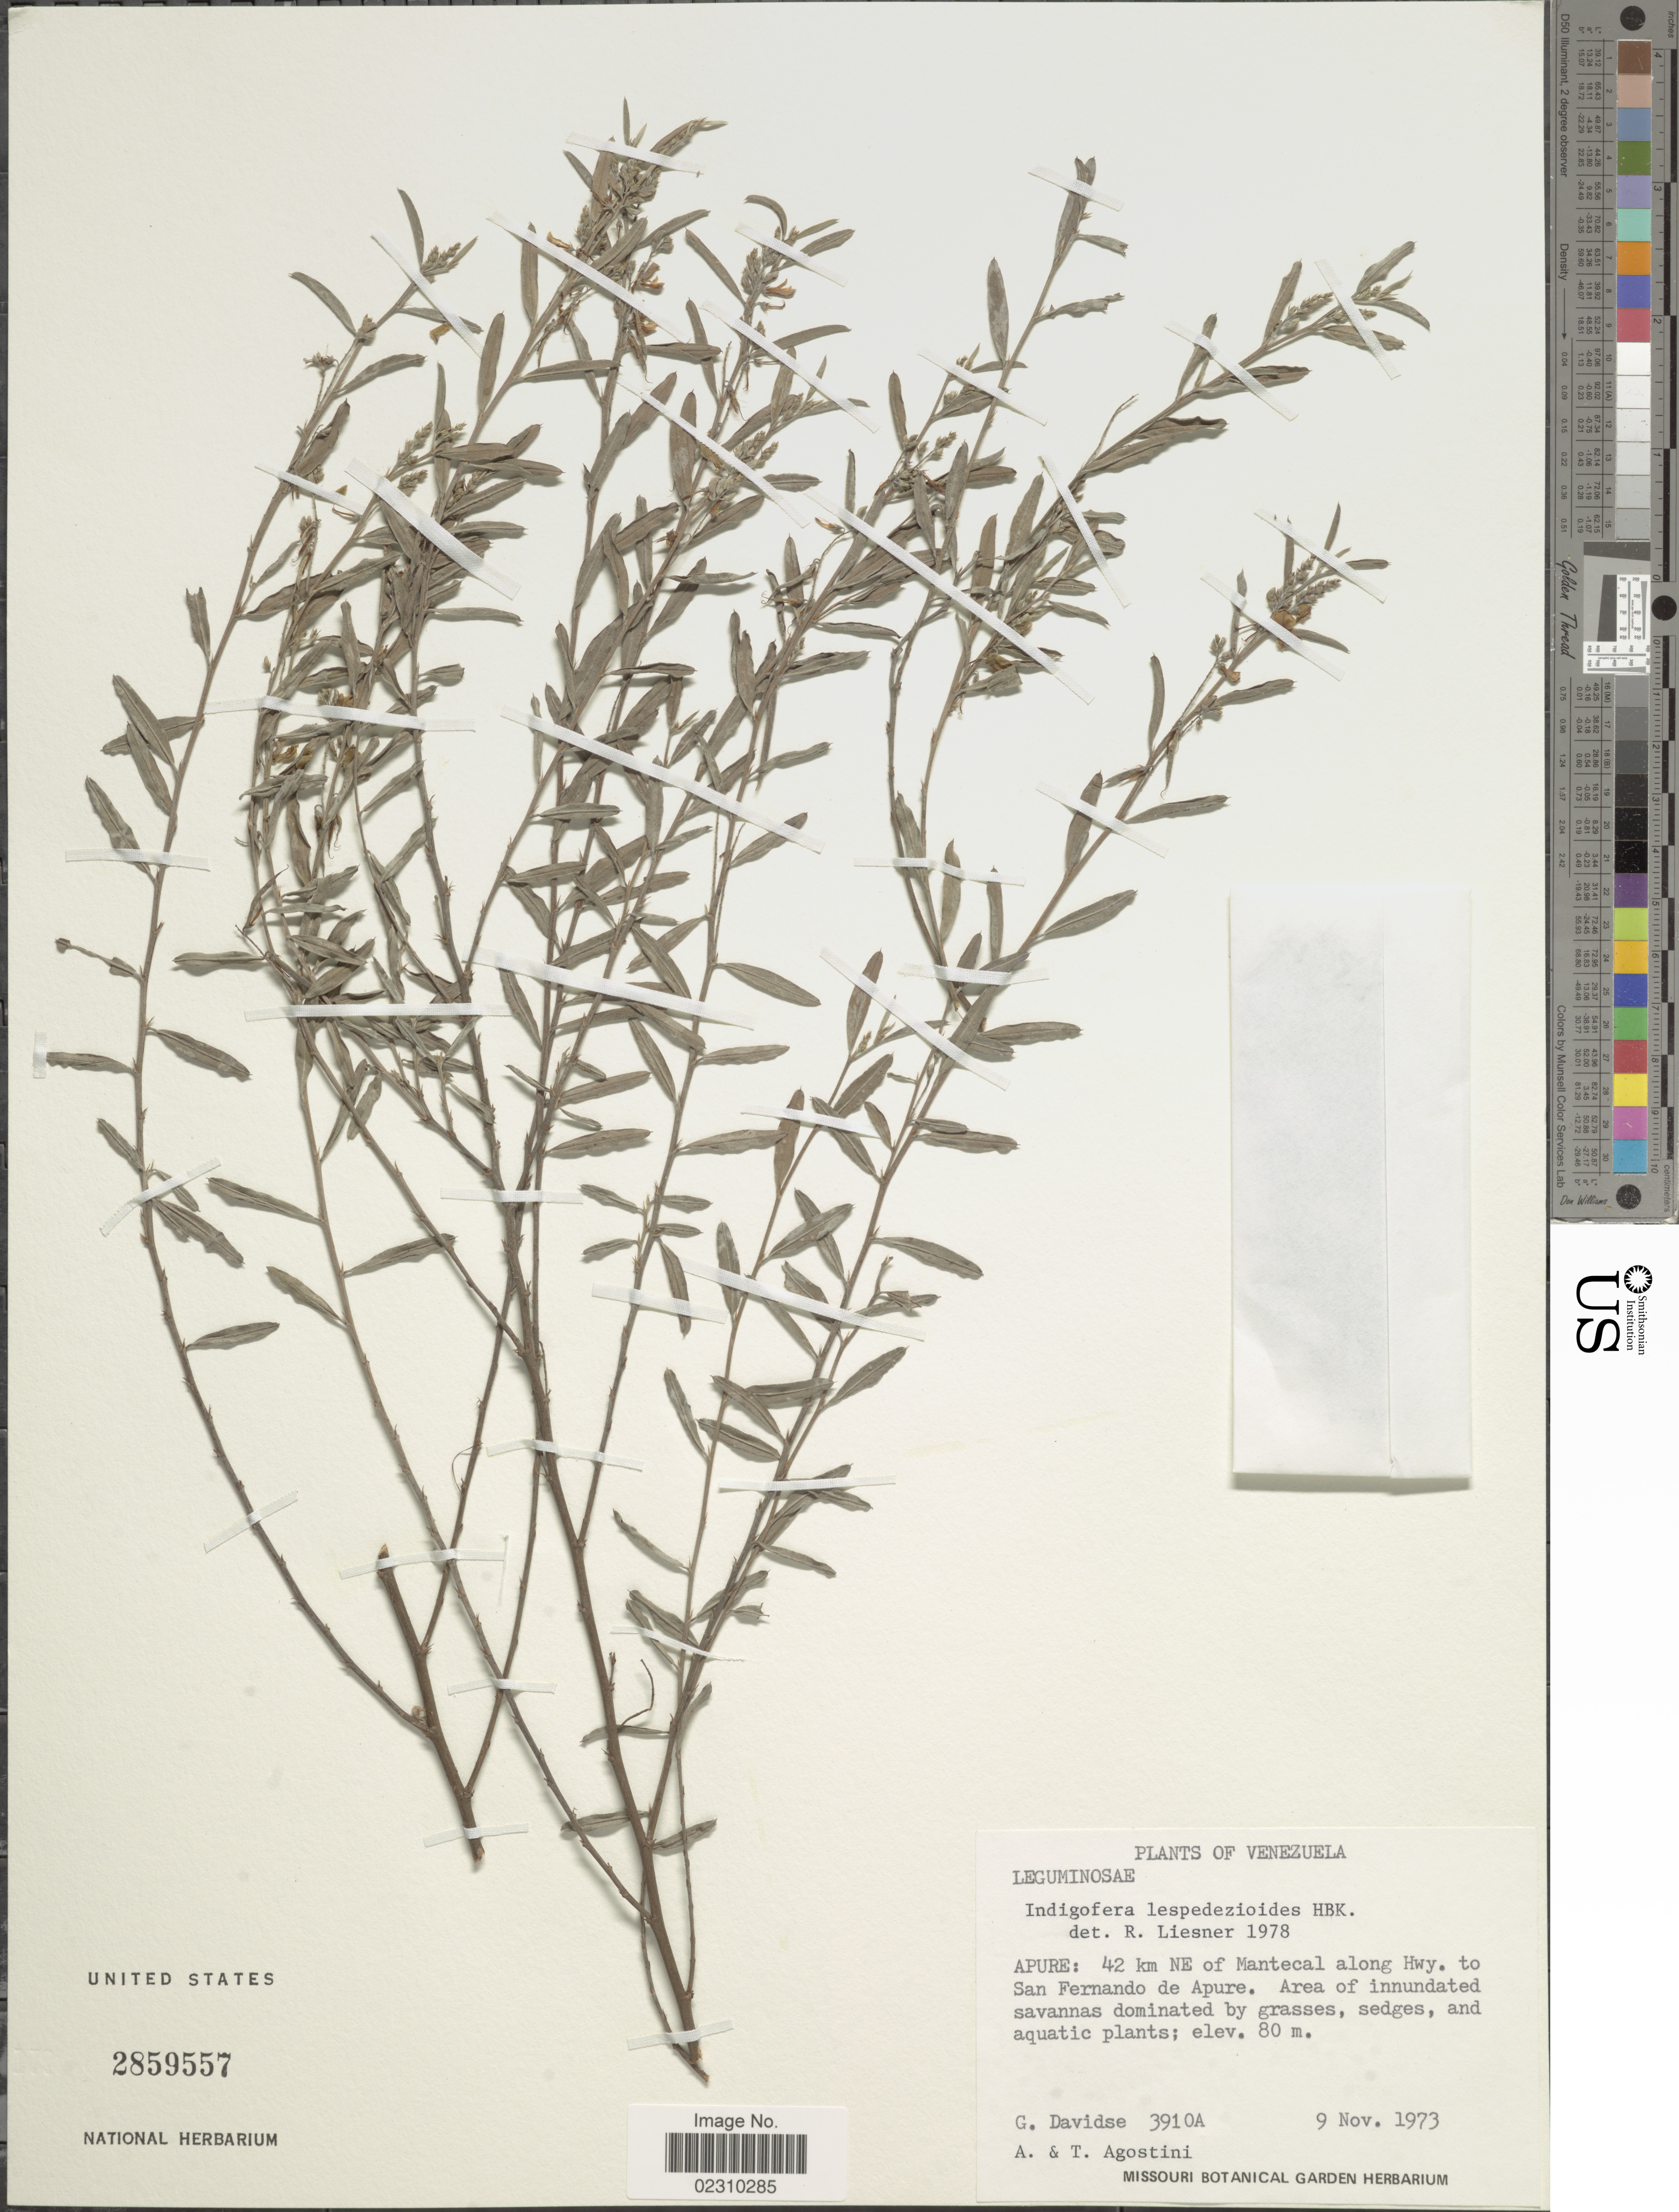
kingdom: Plantae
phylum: Tracheophyta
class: Magnoliopsida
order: Fabales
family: Fabaceae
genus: Indigofera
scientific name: Indigofera lespedezioides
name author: Kunth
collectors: G. Davidse, A. Agostini & T. Agostini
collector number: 39190A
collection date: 1973-11-09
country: Venezuela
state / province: Apure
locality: Apure: 42 km NE of Mantecal along Hwy, to San Fernando de Apure.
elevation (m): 80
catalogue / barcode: US 2859557